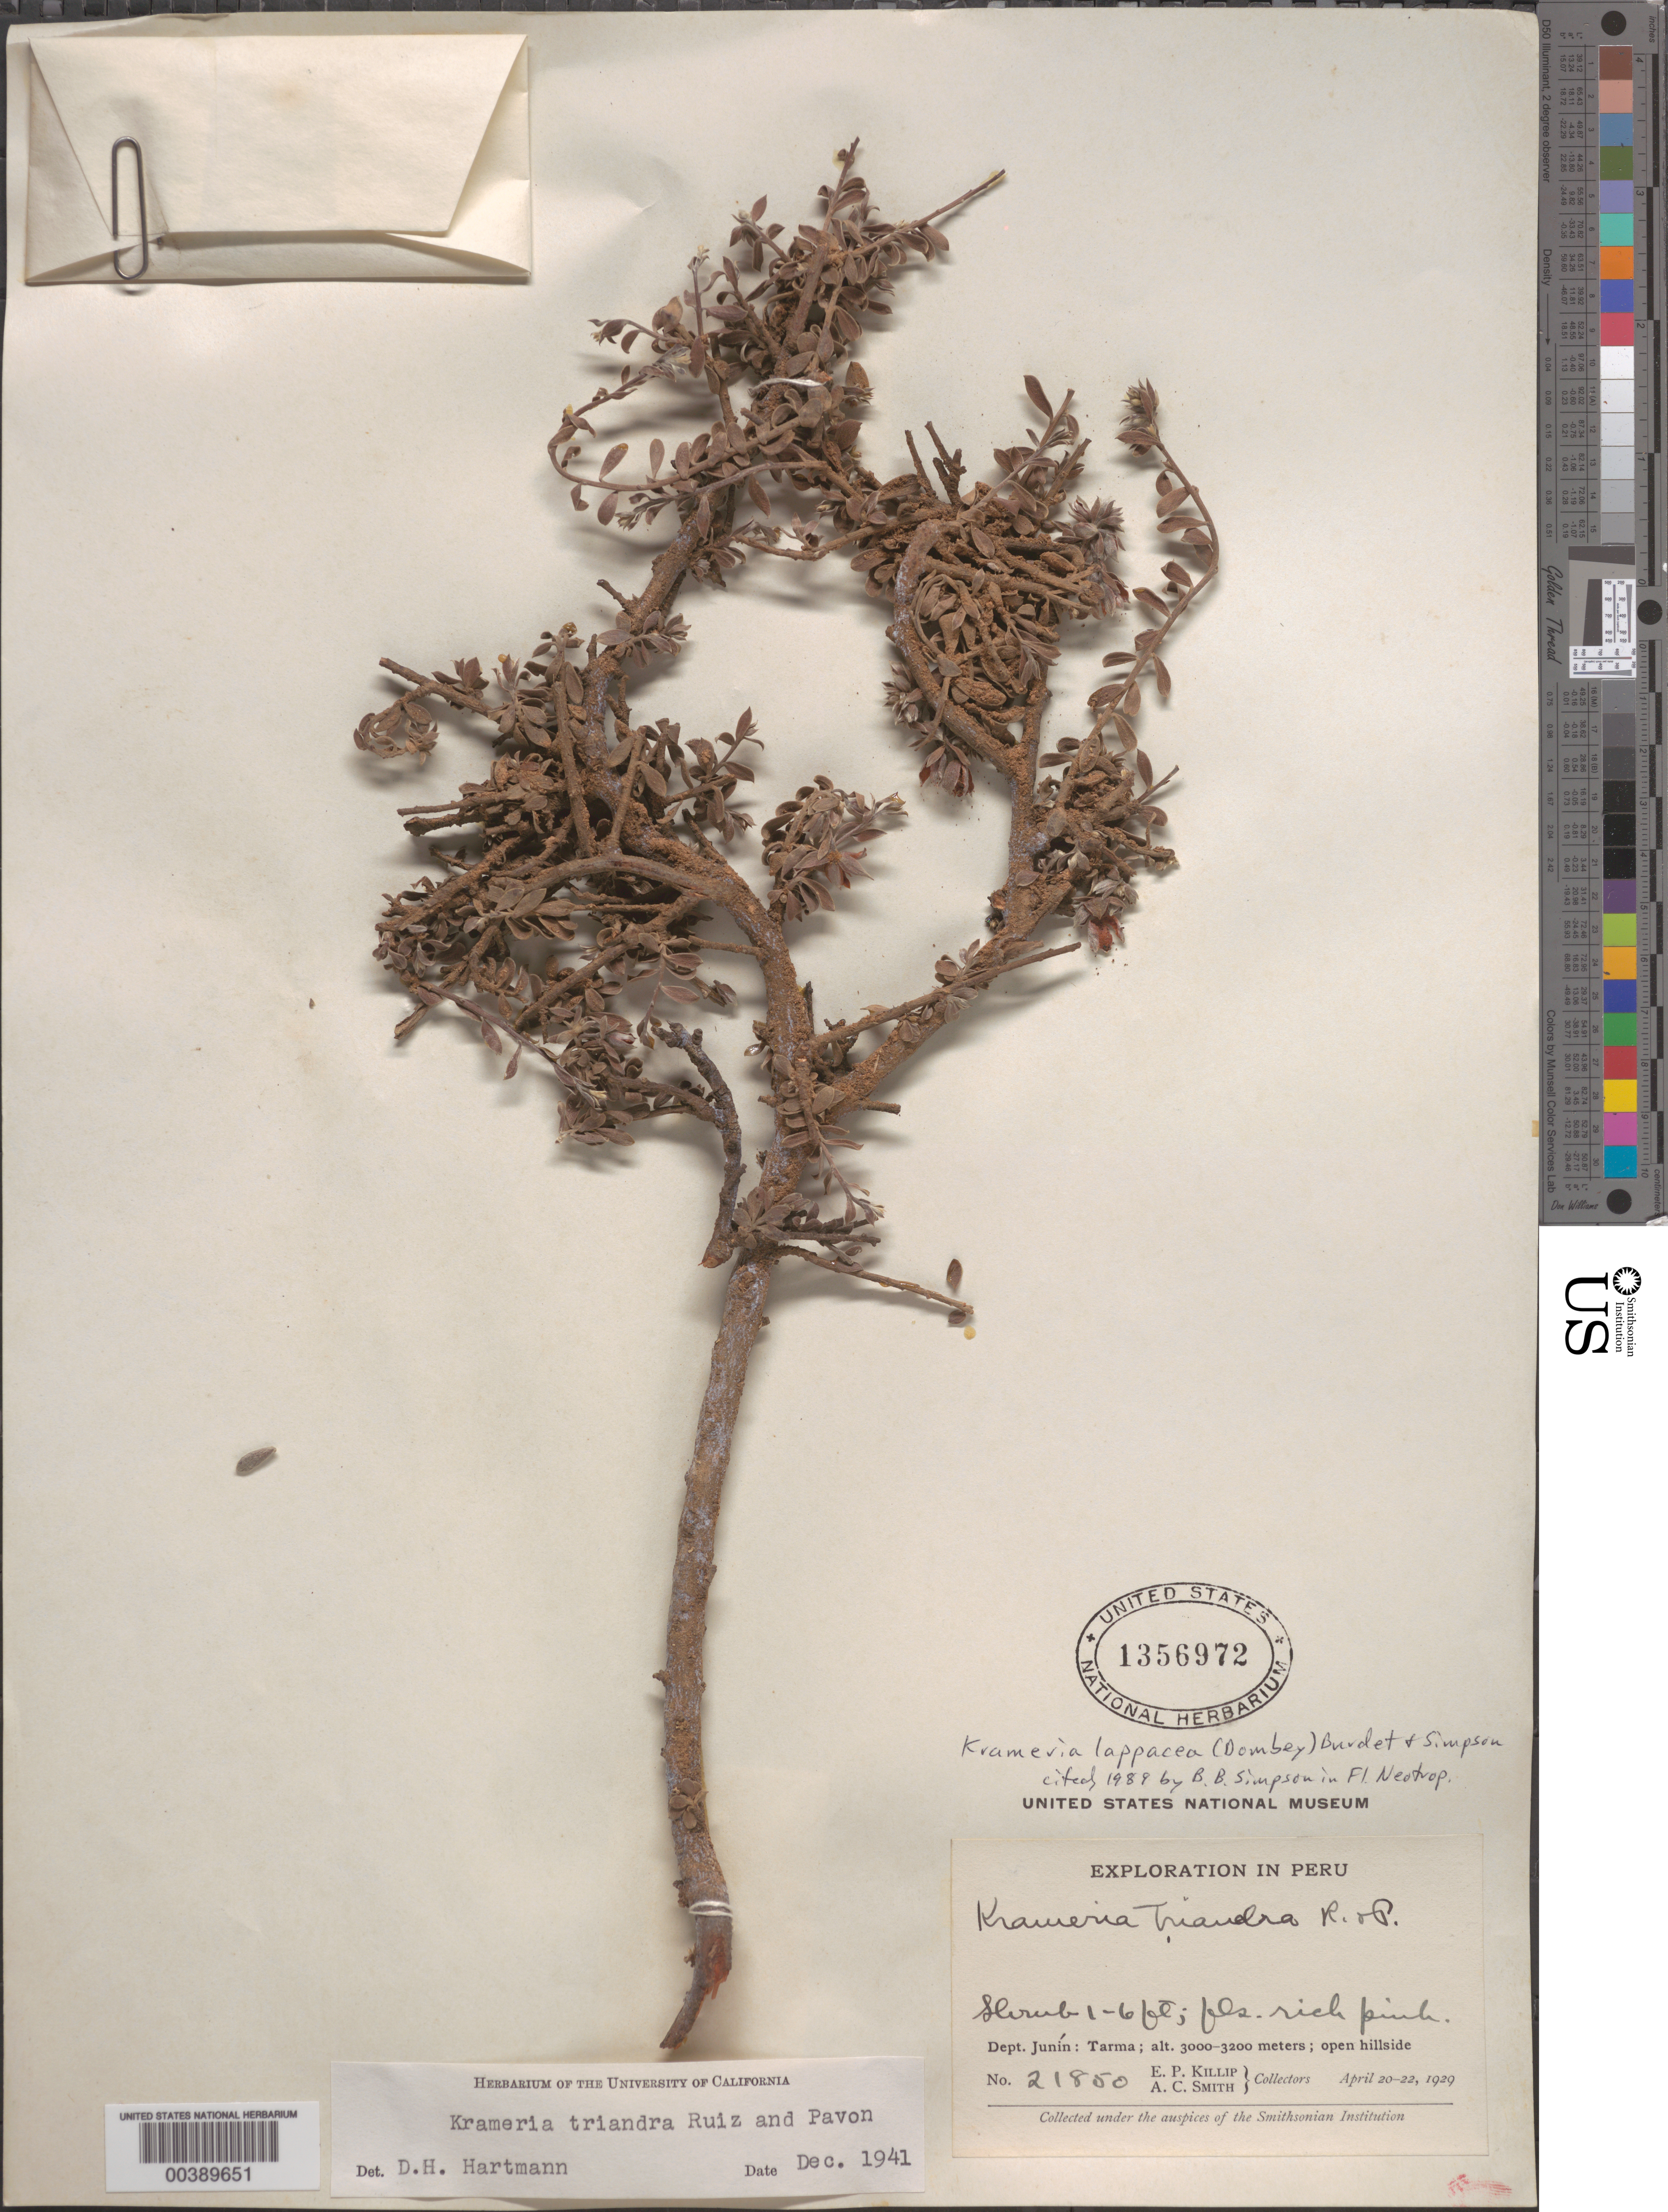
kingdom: Plantae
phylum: Tracheophyta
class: Magnoliopsida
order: Zygophyllales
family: Krameriaceae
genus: Krameria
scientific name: Krameria lappacea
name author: (Dombey) Burdet & B.B. Simpson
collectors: E. P. Killip & A. C. Smith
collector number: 21850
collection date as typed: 20 Apr 1929 to 22 Apr 1929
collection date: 1929-04-20/1929-04-22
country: Peru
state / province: Junín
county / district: Tarma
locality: Tarma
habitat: Open hillside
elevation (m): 3000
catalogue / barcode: US 1356972